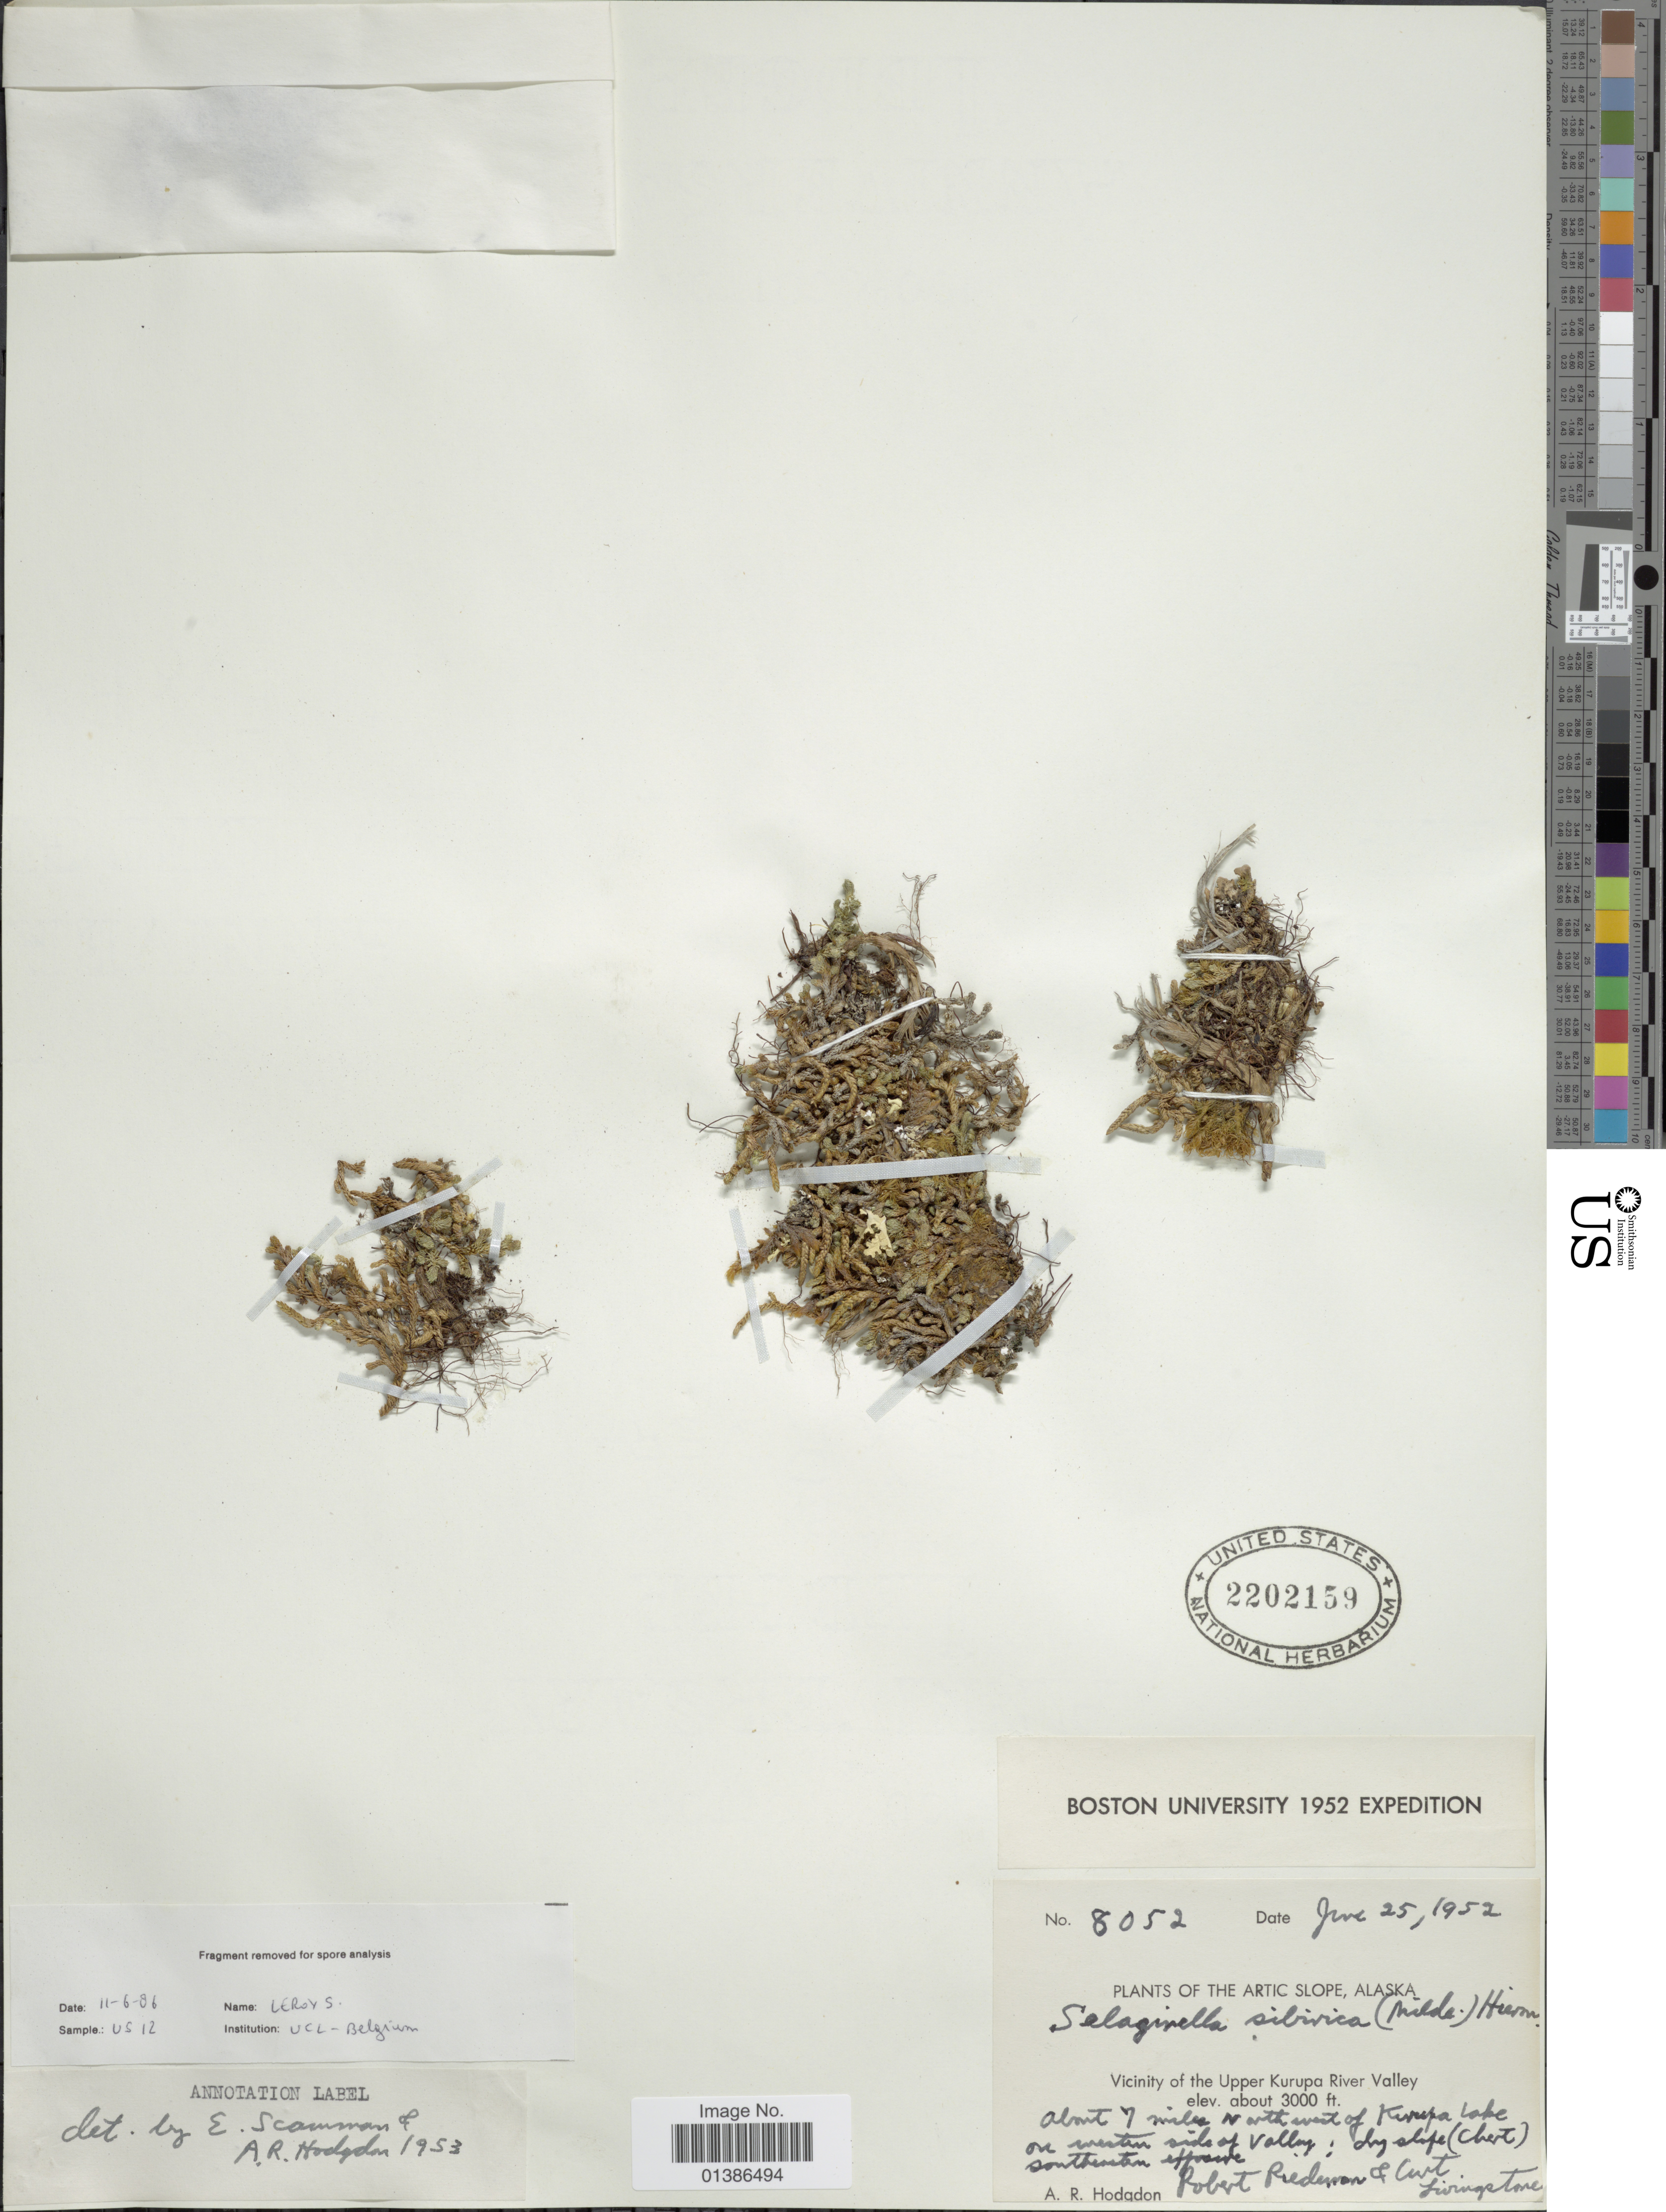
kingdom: Plantae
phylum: Tracheophyta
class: Lycopodiopsida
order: Selaginellales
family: Selaginellaceae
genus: Selaginella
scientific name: Selaginella sibirica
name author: (Milde) Hieron.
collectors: A. R. Hodgdon, R. Riedeman & C. Livingstone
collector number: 8052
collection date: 1952-06-25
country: United States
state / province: Alaska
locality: Arctic Slope. Vicinity of the Upper Kurupa River Valley. About 7 miles North west of Kurupa Lake on western side of Valley.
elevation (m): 914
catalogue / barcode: US 2202159